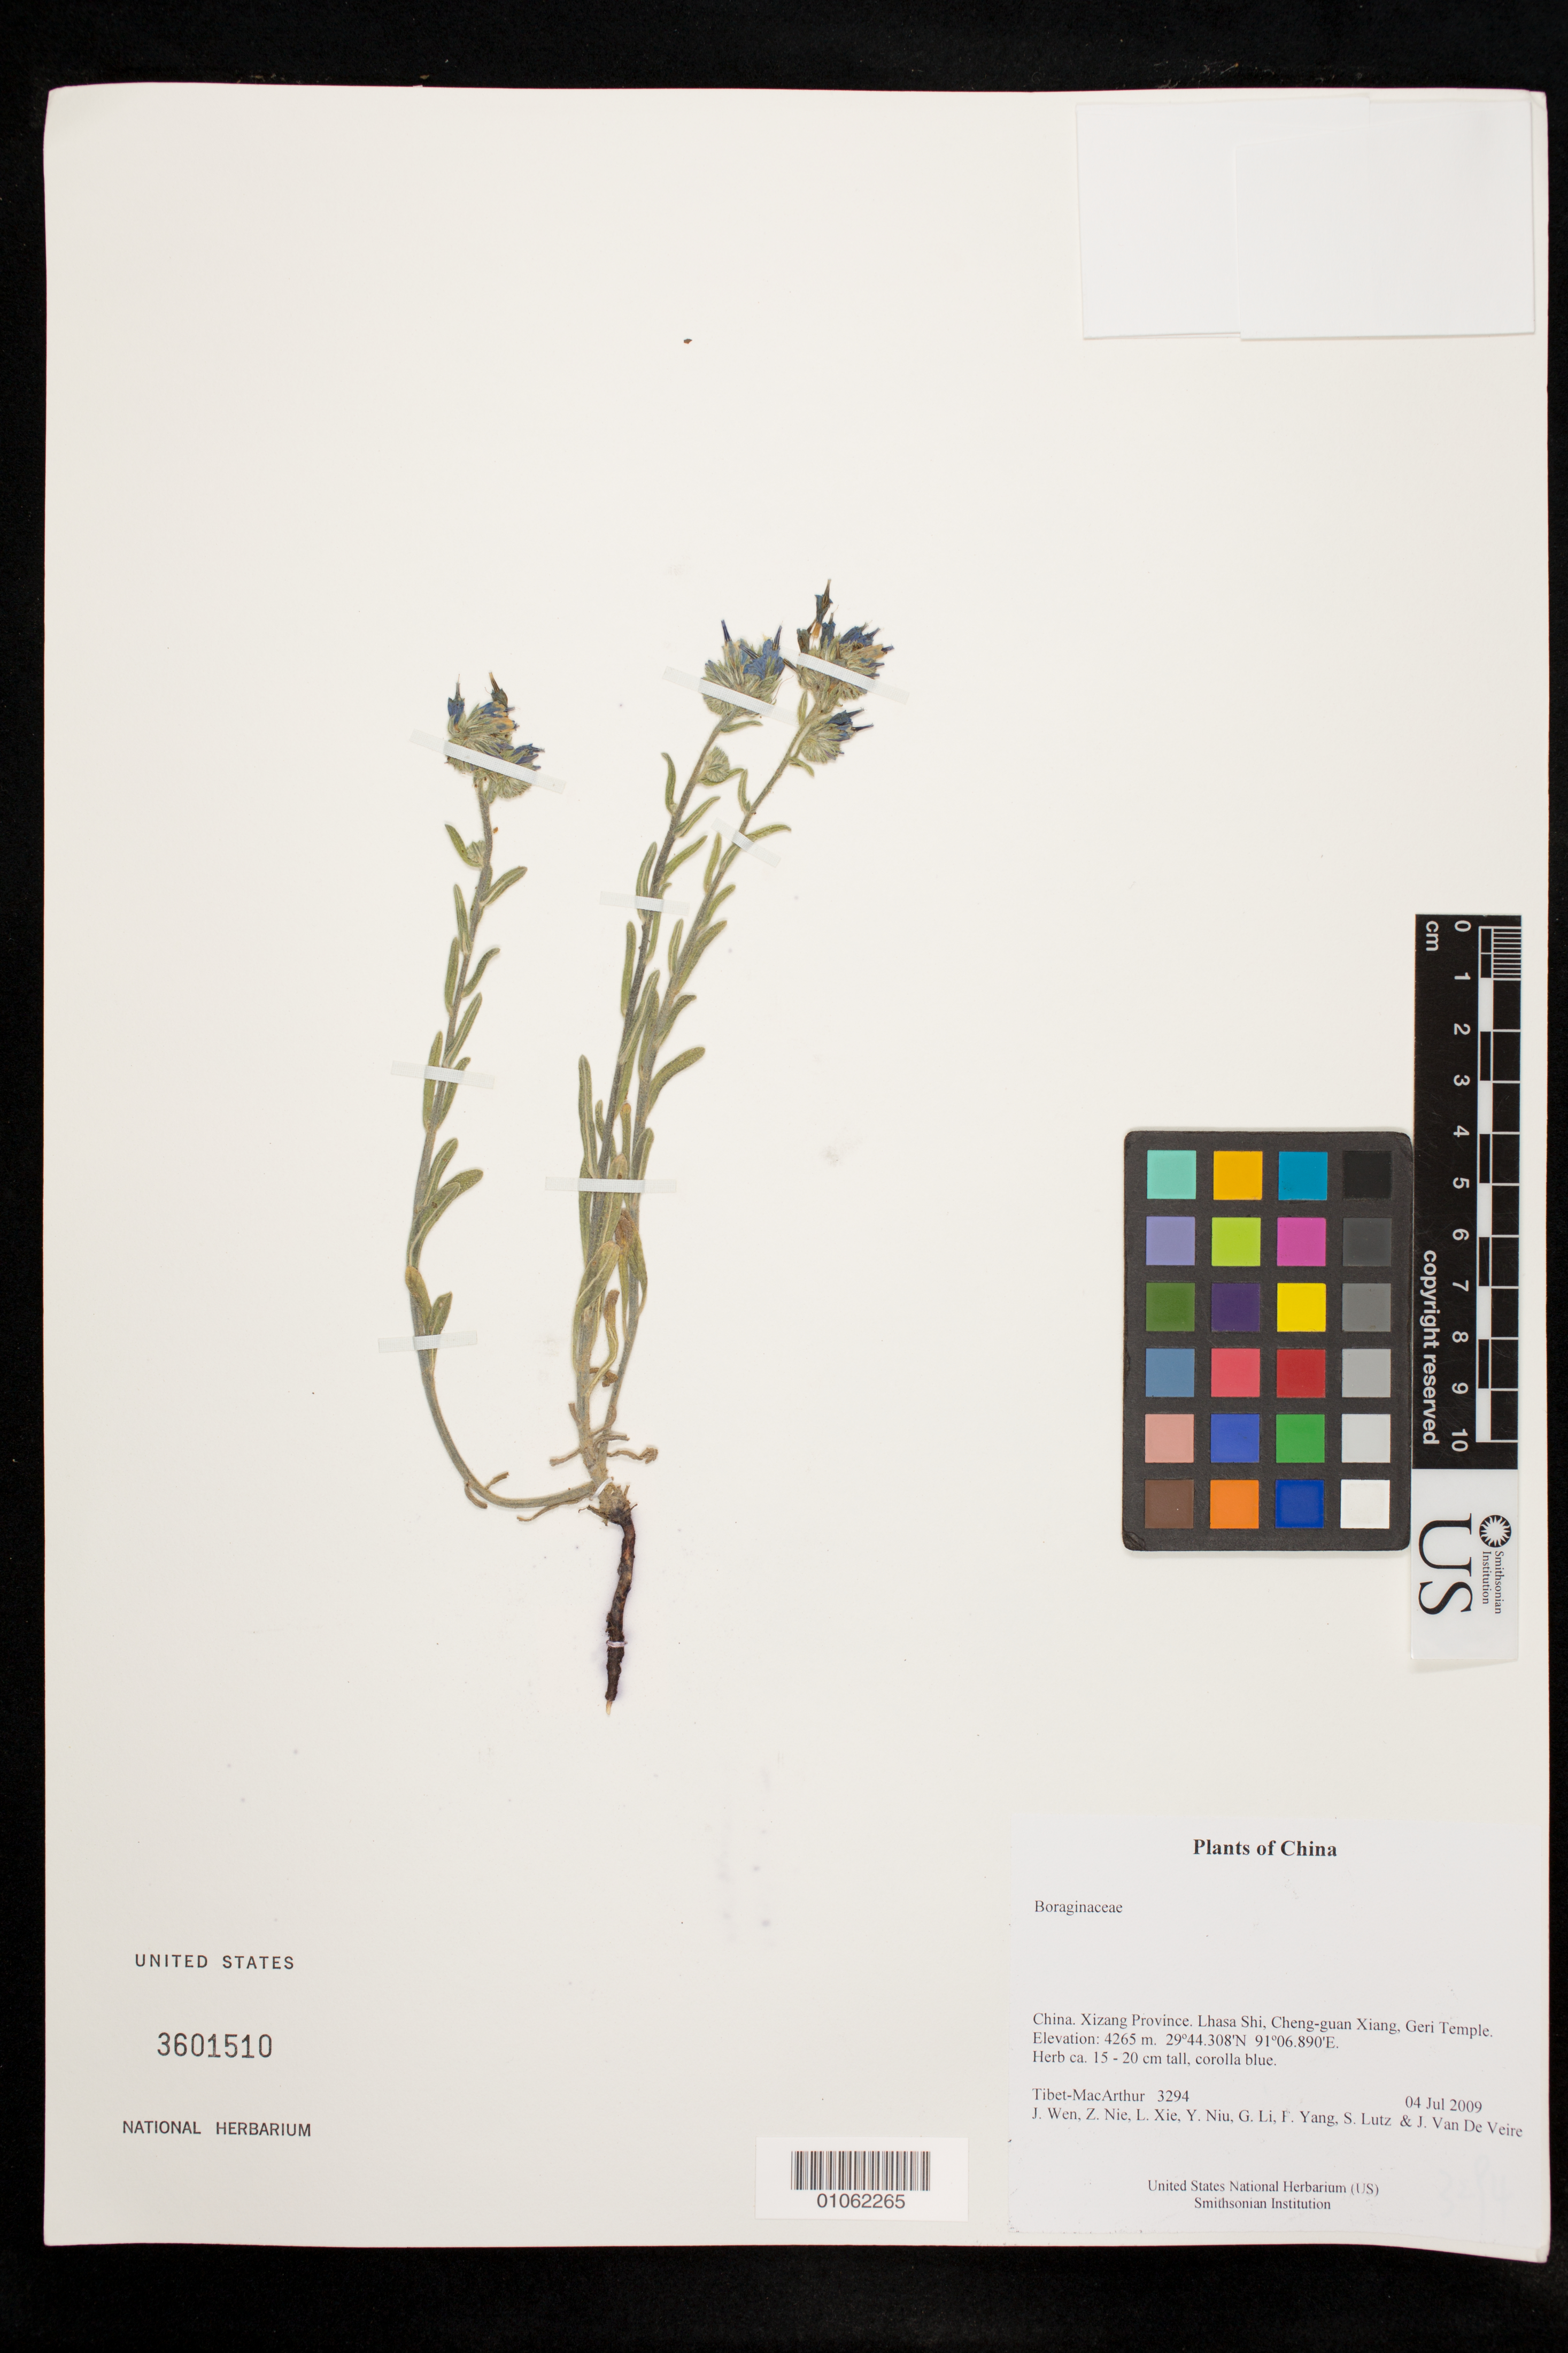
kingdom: Plantae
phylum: Tracheophyta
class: Magnoliopsida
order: Boraginales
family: Boraginaceae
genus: Onosma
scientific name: Onosma adenopus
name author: I.M. Johnst.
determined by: Weigend, M.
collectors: Tibet-MacArthur, J. Wen, Z. Nie, L. Xie, Y. Niu, G. Li, F. Yang, S. Lutz & J. Van De Veire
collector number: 3294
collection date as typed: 04 Jul 2009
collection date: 2009-07-04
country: China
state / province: Xizang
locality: Lhasa Shi, Cheng-guan Xiang, Geri Temple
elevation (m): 4265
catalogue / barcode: US 3601510